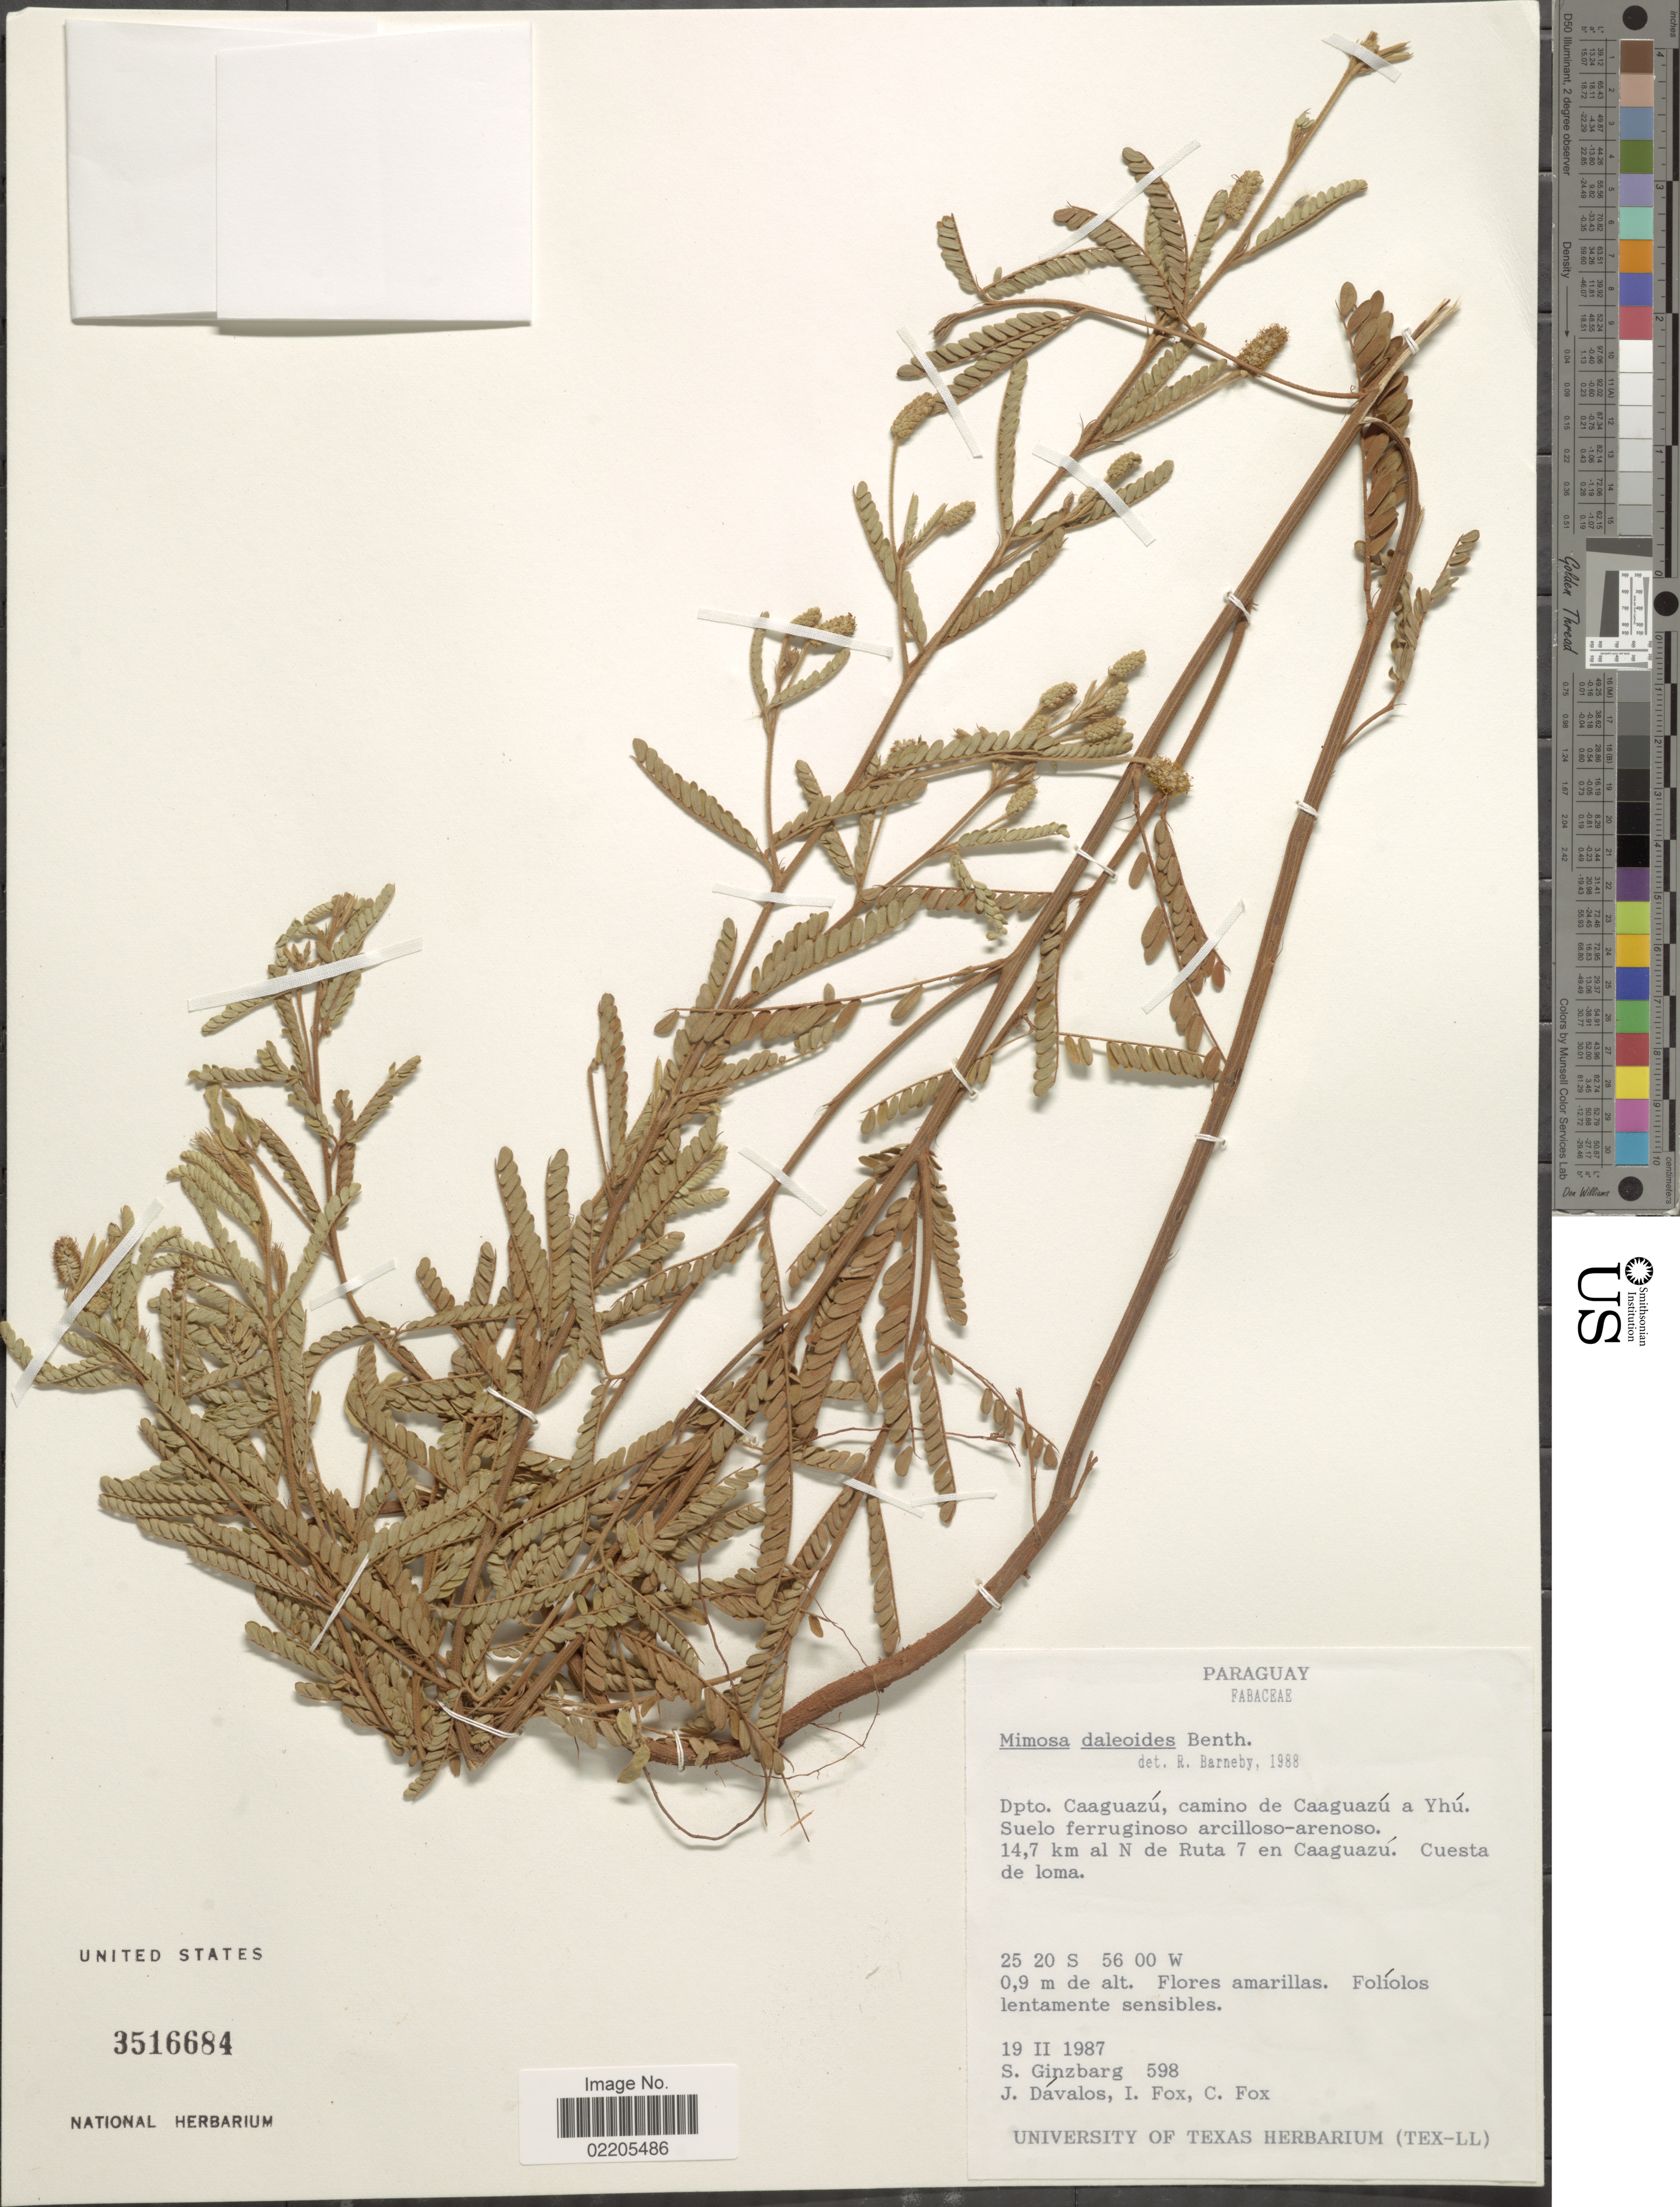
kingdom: Plantae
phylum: Tracheophyta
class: Magnoliopsida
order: Fabales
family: Fabaceae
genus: Mimosa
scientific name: Mimosa daleoides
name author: Benth.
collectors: S. Ginzbarg, J. Davalos, I. Fox & C. Fox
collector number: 597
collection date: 1987-02-19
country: Paraguay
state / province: Caaguazu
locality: Dpto. Caaguazu, camino de Caaguazu a Yhu. Suelo ferruginoso arcilloso - arenoso. 14.7 km al N de Ruta 7 en Caaguazu. Cuesta da loma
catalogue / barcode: US 3516684